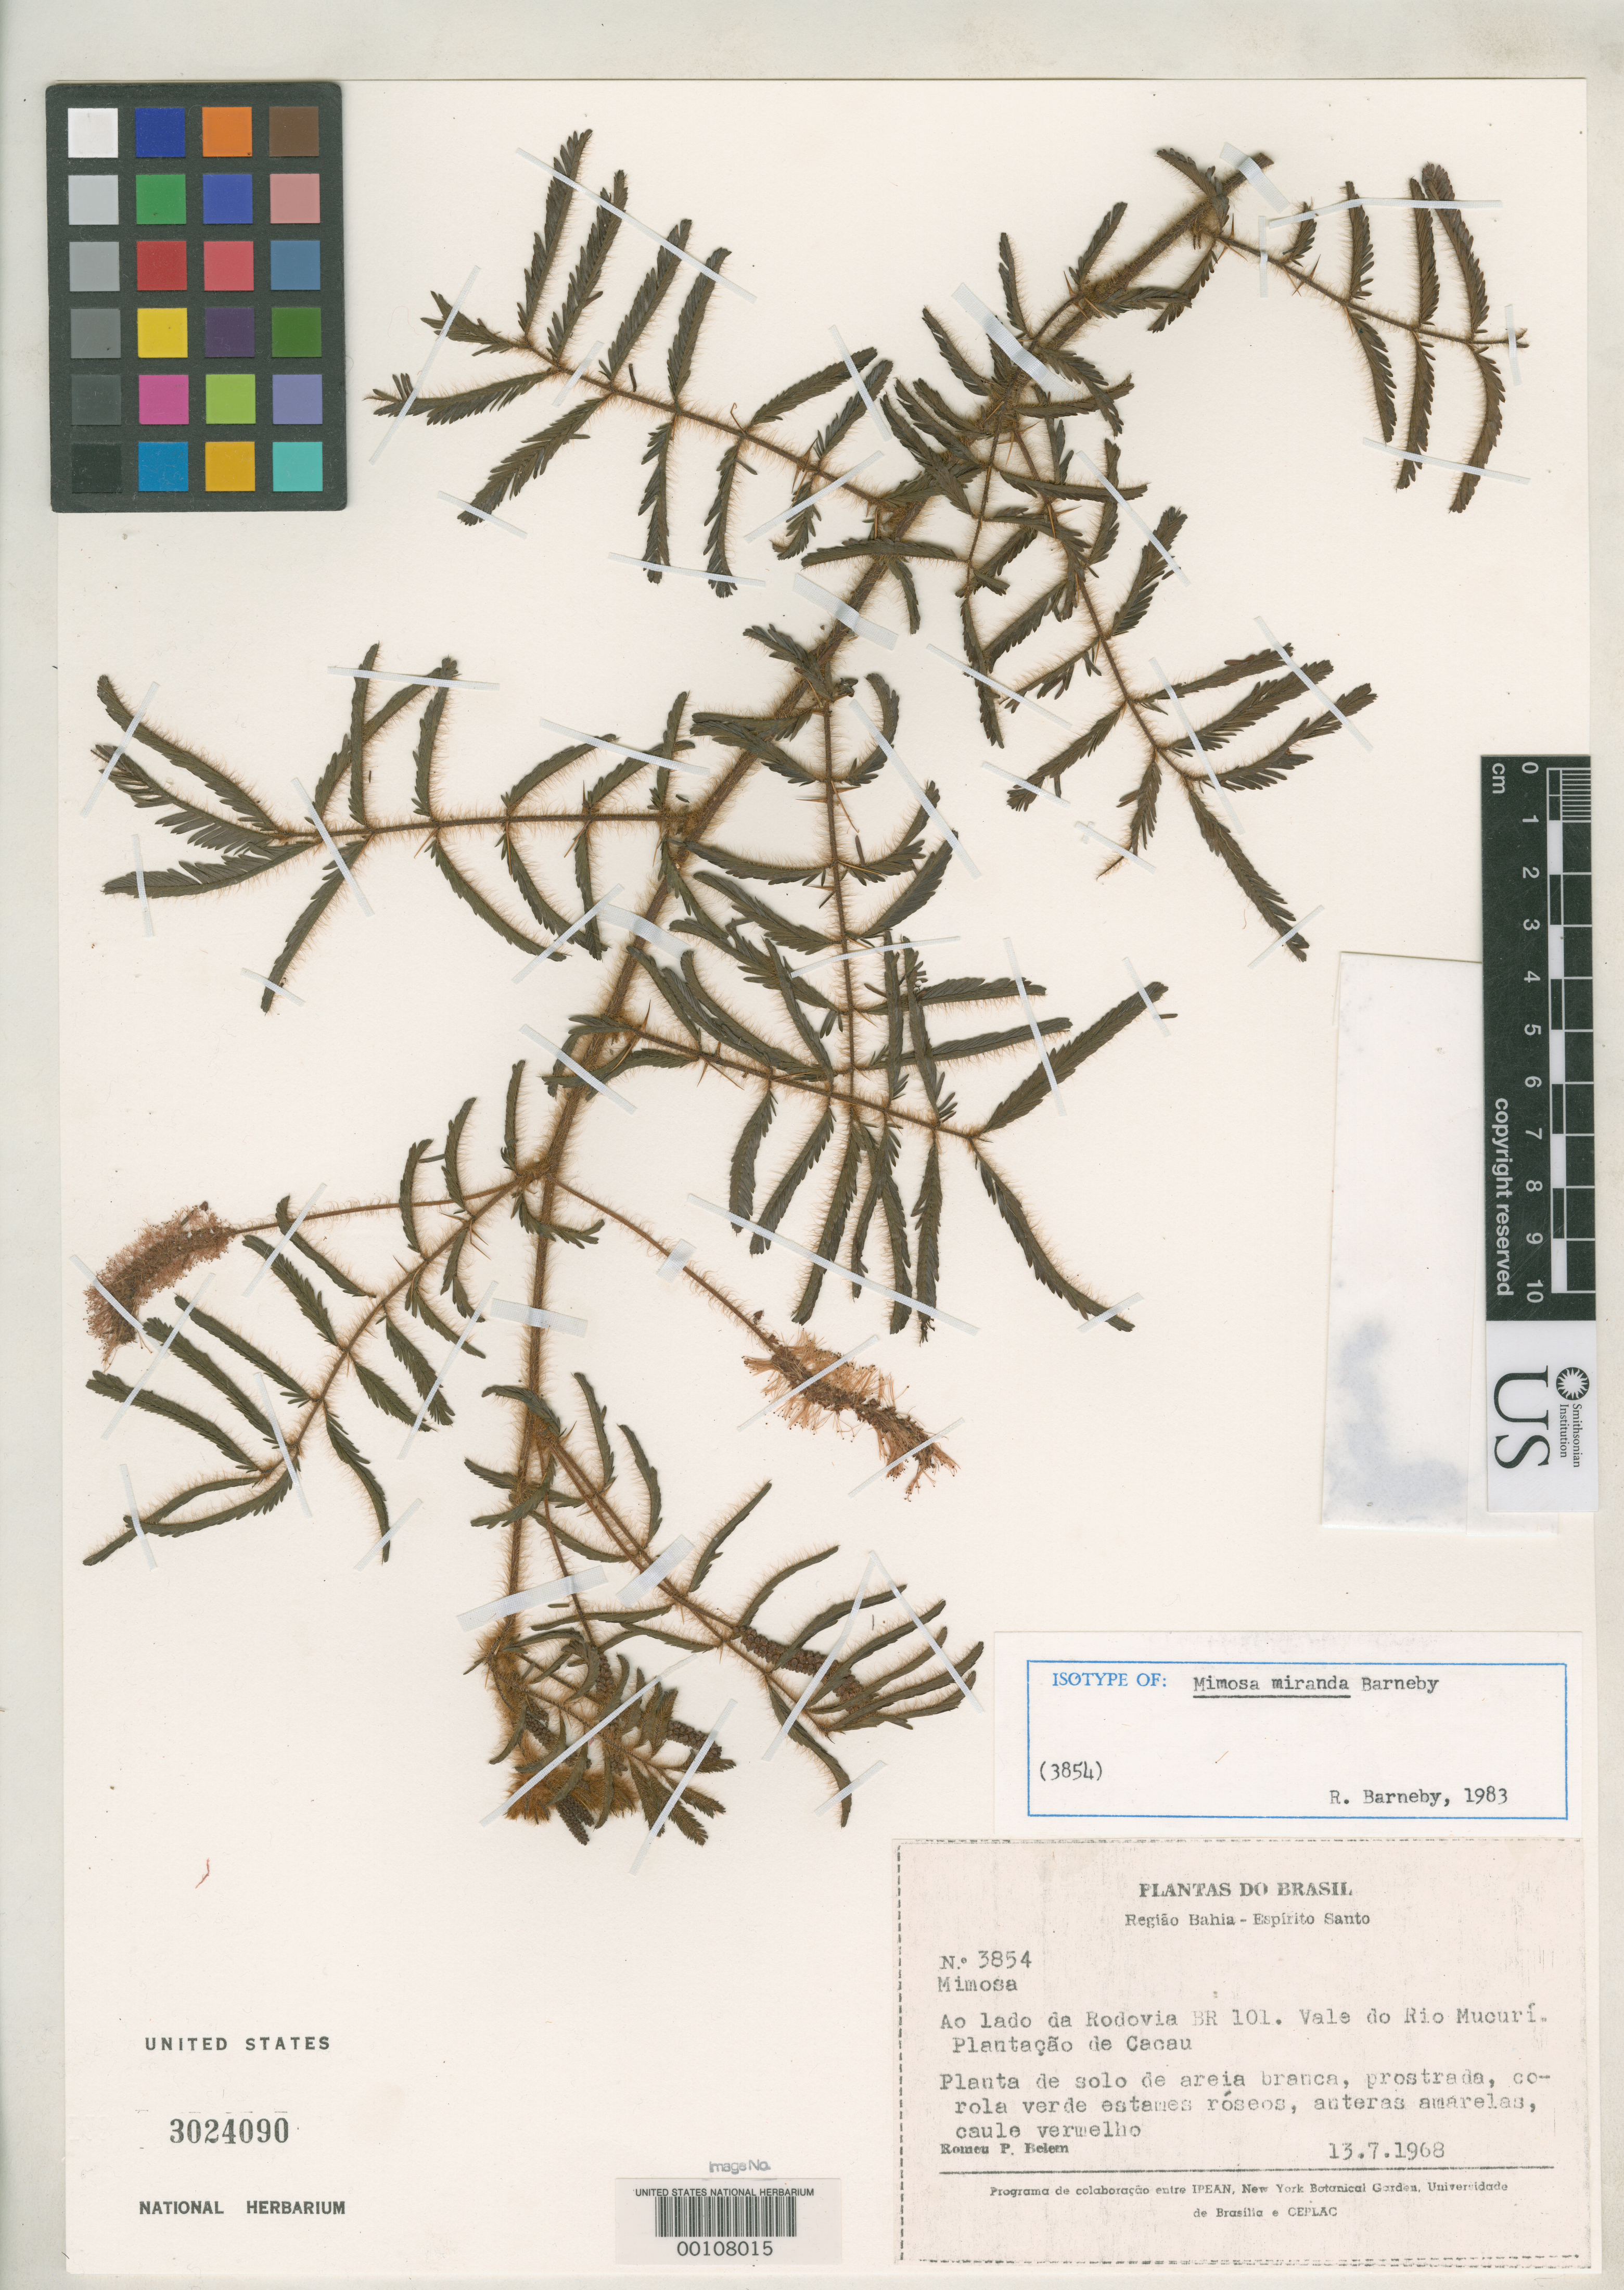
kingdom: Plantae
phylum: Tracheophyta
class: Magnoliopsida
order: Fabales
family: Fabaceae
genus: Mimosa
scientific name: Mimosa miranda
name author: Barneby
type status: Isotype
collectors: R. P. Belém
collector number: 3854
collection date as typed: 13 Jul 1968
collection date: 1968-07-13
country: Brazil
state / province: Bahia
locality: Espirito Santo, alongside road BR101, vale do Rio Mucuri, Plantacao de Cacau.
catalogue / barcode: US 3024090